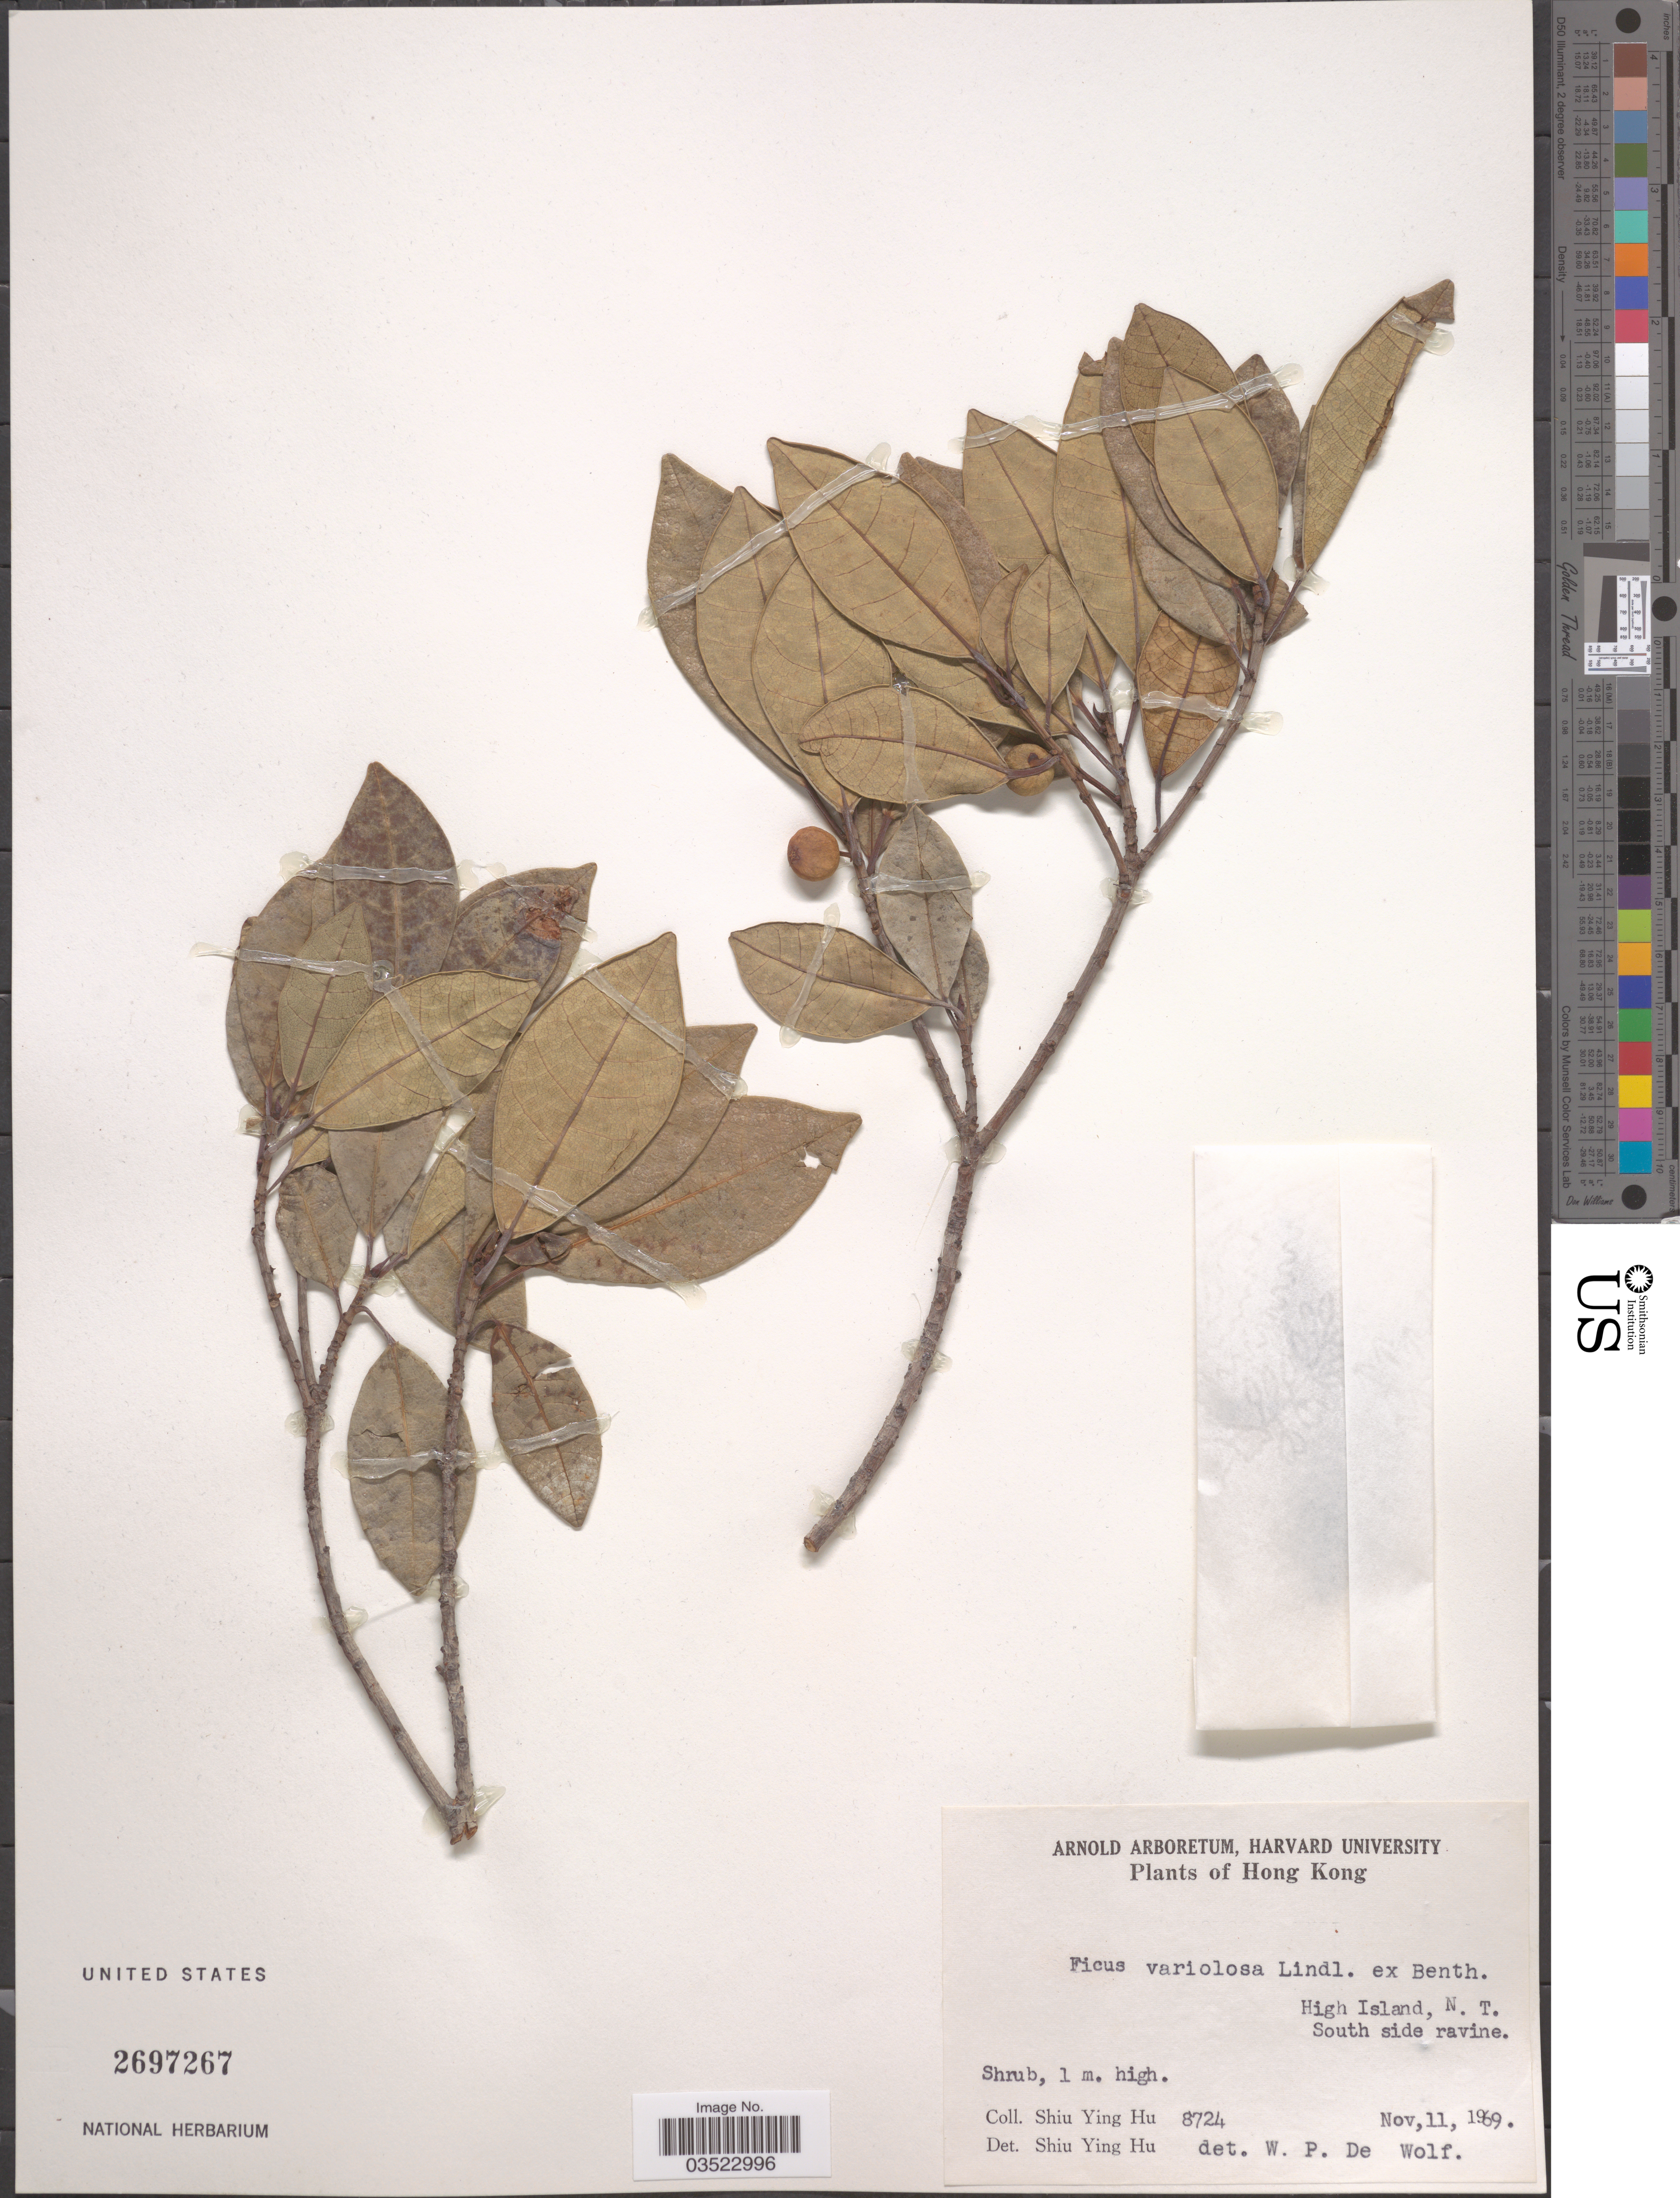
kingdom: Plantae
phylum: Tracheophyta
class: Magnoliopsida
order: Rosales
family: Moraceae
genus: Ficus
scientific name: Ficus variolosa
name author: Lindl. ex Benth.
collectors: S. Y. Hu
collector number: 8724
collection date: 1969-11-11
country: China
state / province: Hong Kong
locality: High Island, N. T. South side ravine.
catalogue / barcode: US 2697267